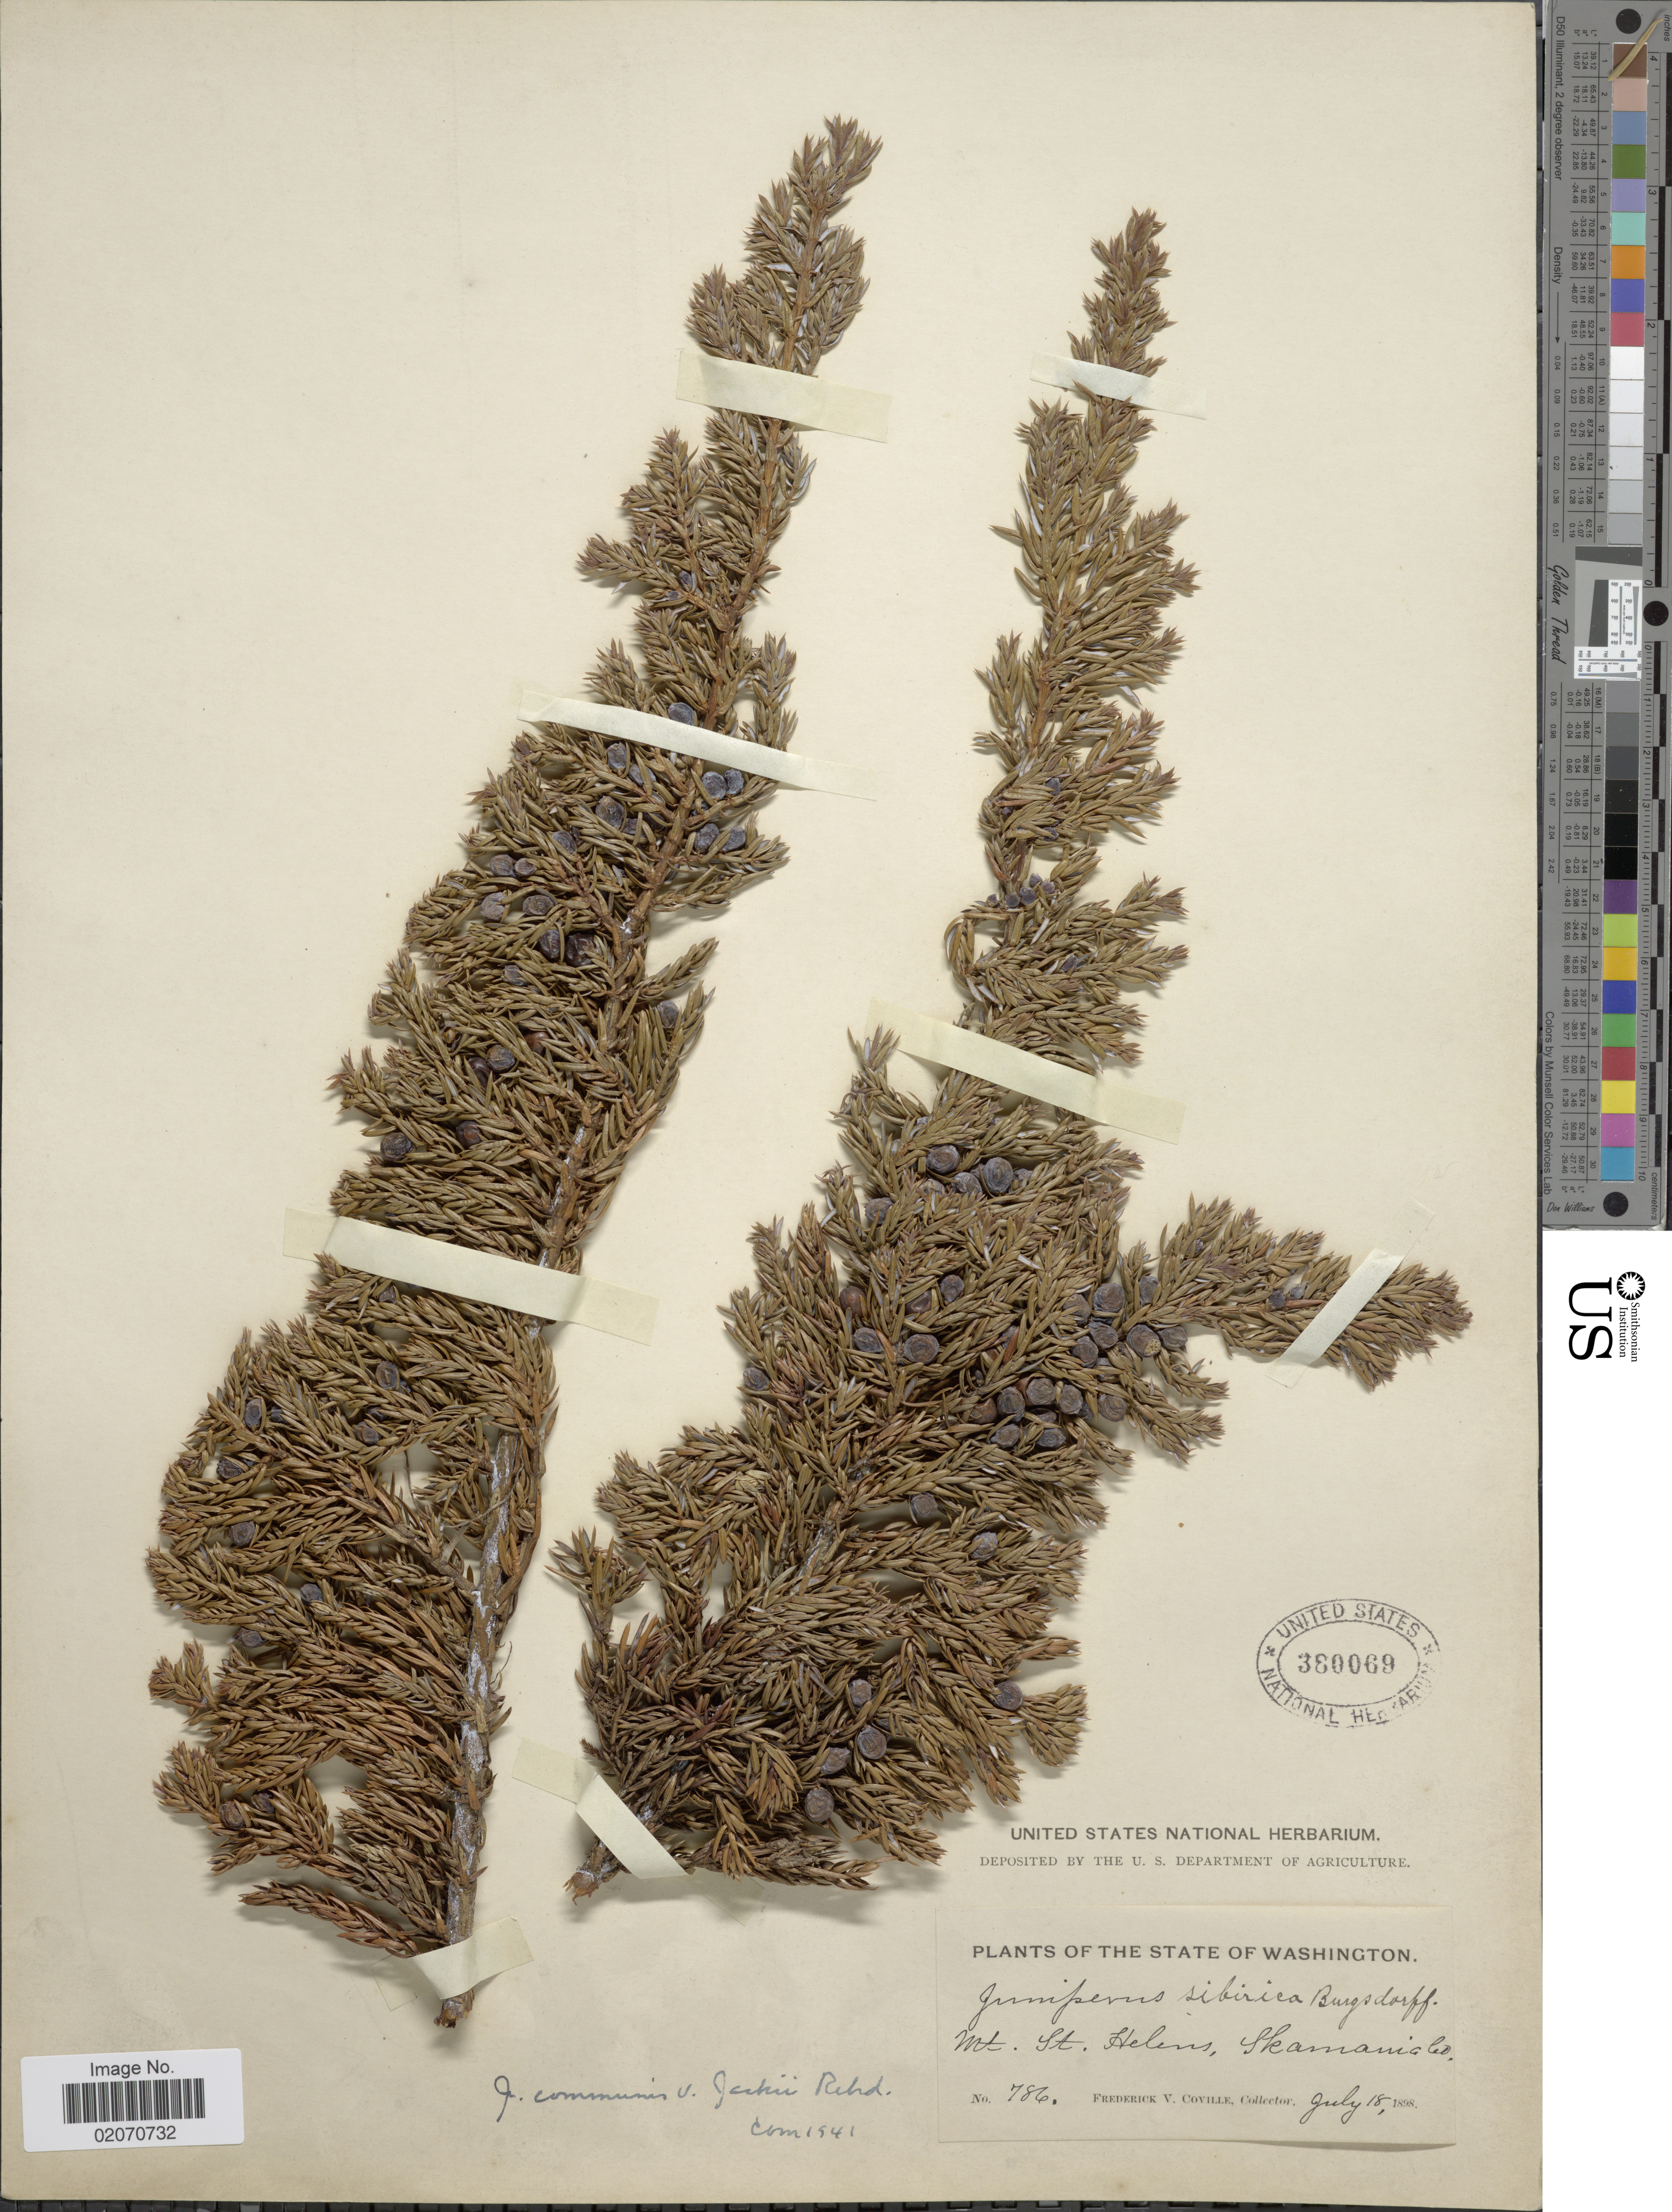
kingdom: Plantae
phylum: Tracheophyta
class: Pinopsida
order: Pinales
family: Cupressaceae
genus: Juniperus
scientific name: Juniperus communis var. jackii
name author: Rehder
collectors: F. V. Coville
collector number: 76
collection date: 1898-07-18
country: United States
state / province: Washington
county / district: Skamania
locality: Mt. St. Helens, Skamania Co.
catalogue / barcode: US 380069